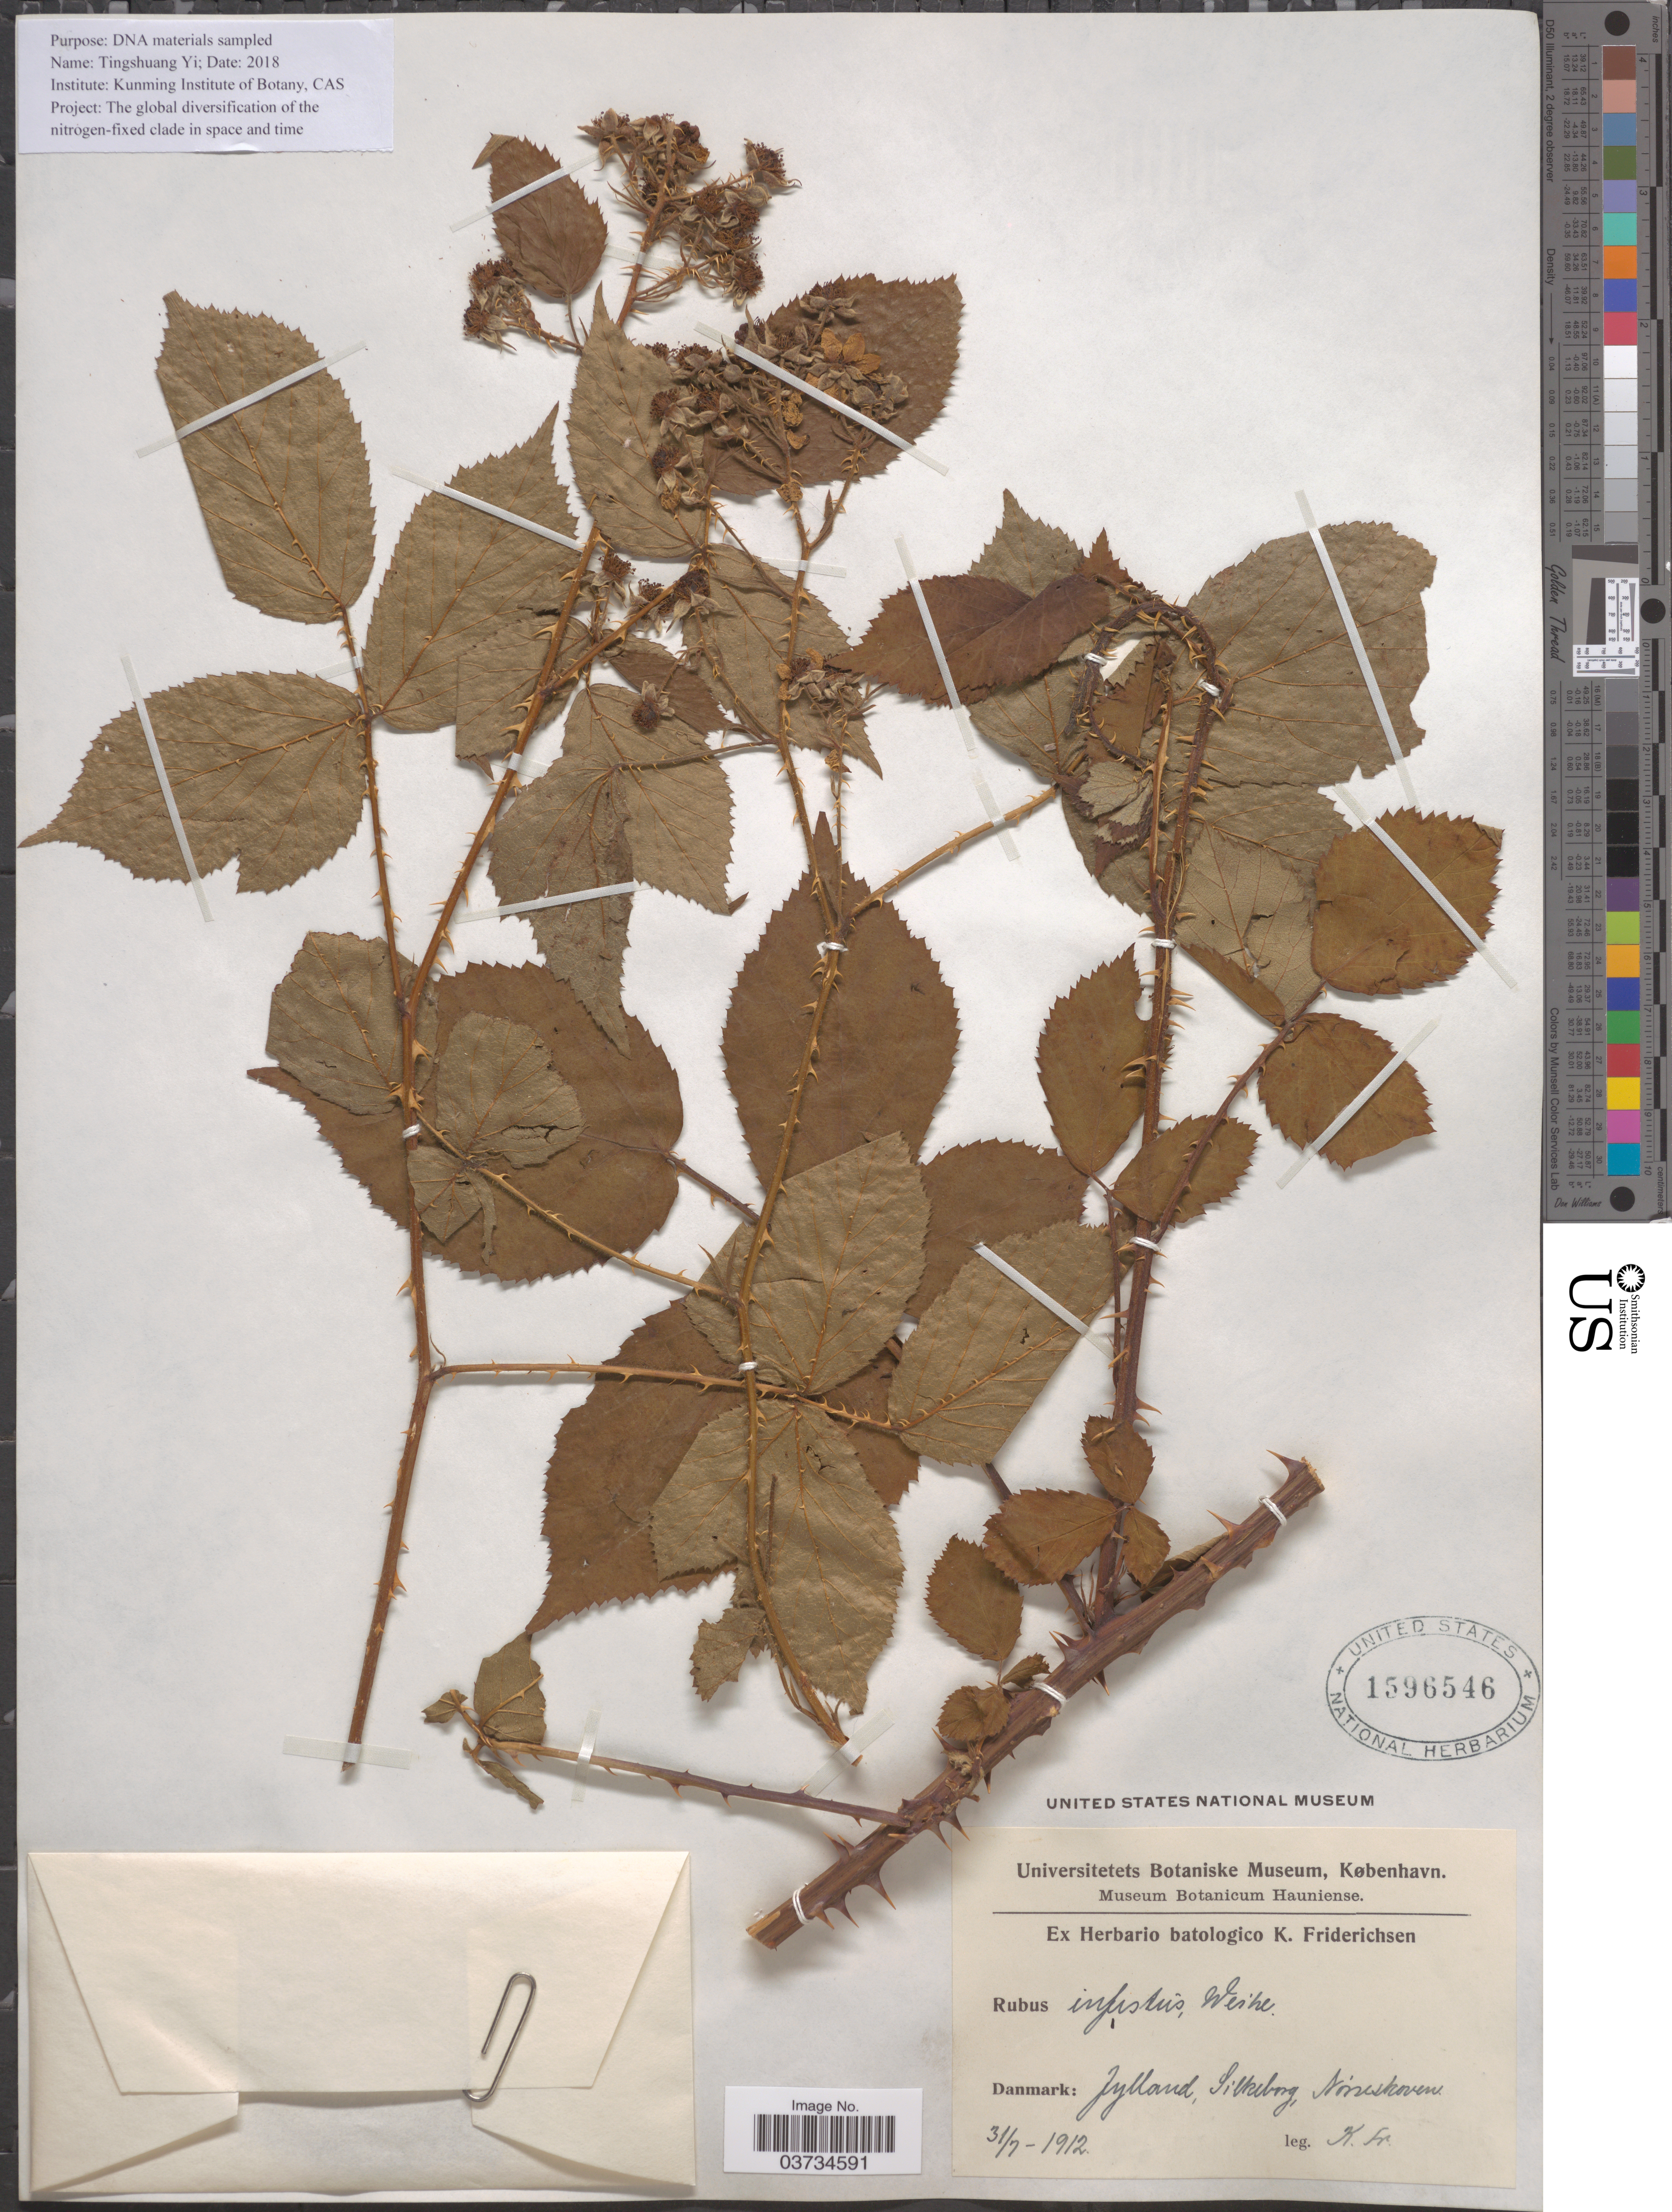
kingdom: Plantae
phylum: Tracheophyta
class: Magnoliopsida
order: Rosales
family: Rosaceae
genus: Rubus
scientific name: Rubus infestus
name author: Weihe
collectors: K. Friderichsen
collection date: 1912-07-31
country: Denmark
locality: Jylland, Silkeborg, Nordskoven.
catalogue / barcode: US 1596546